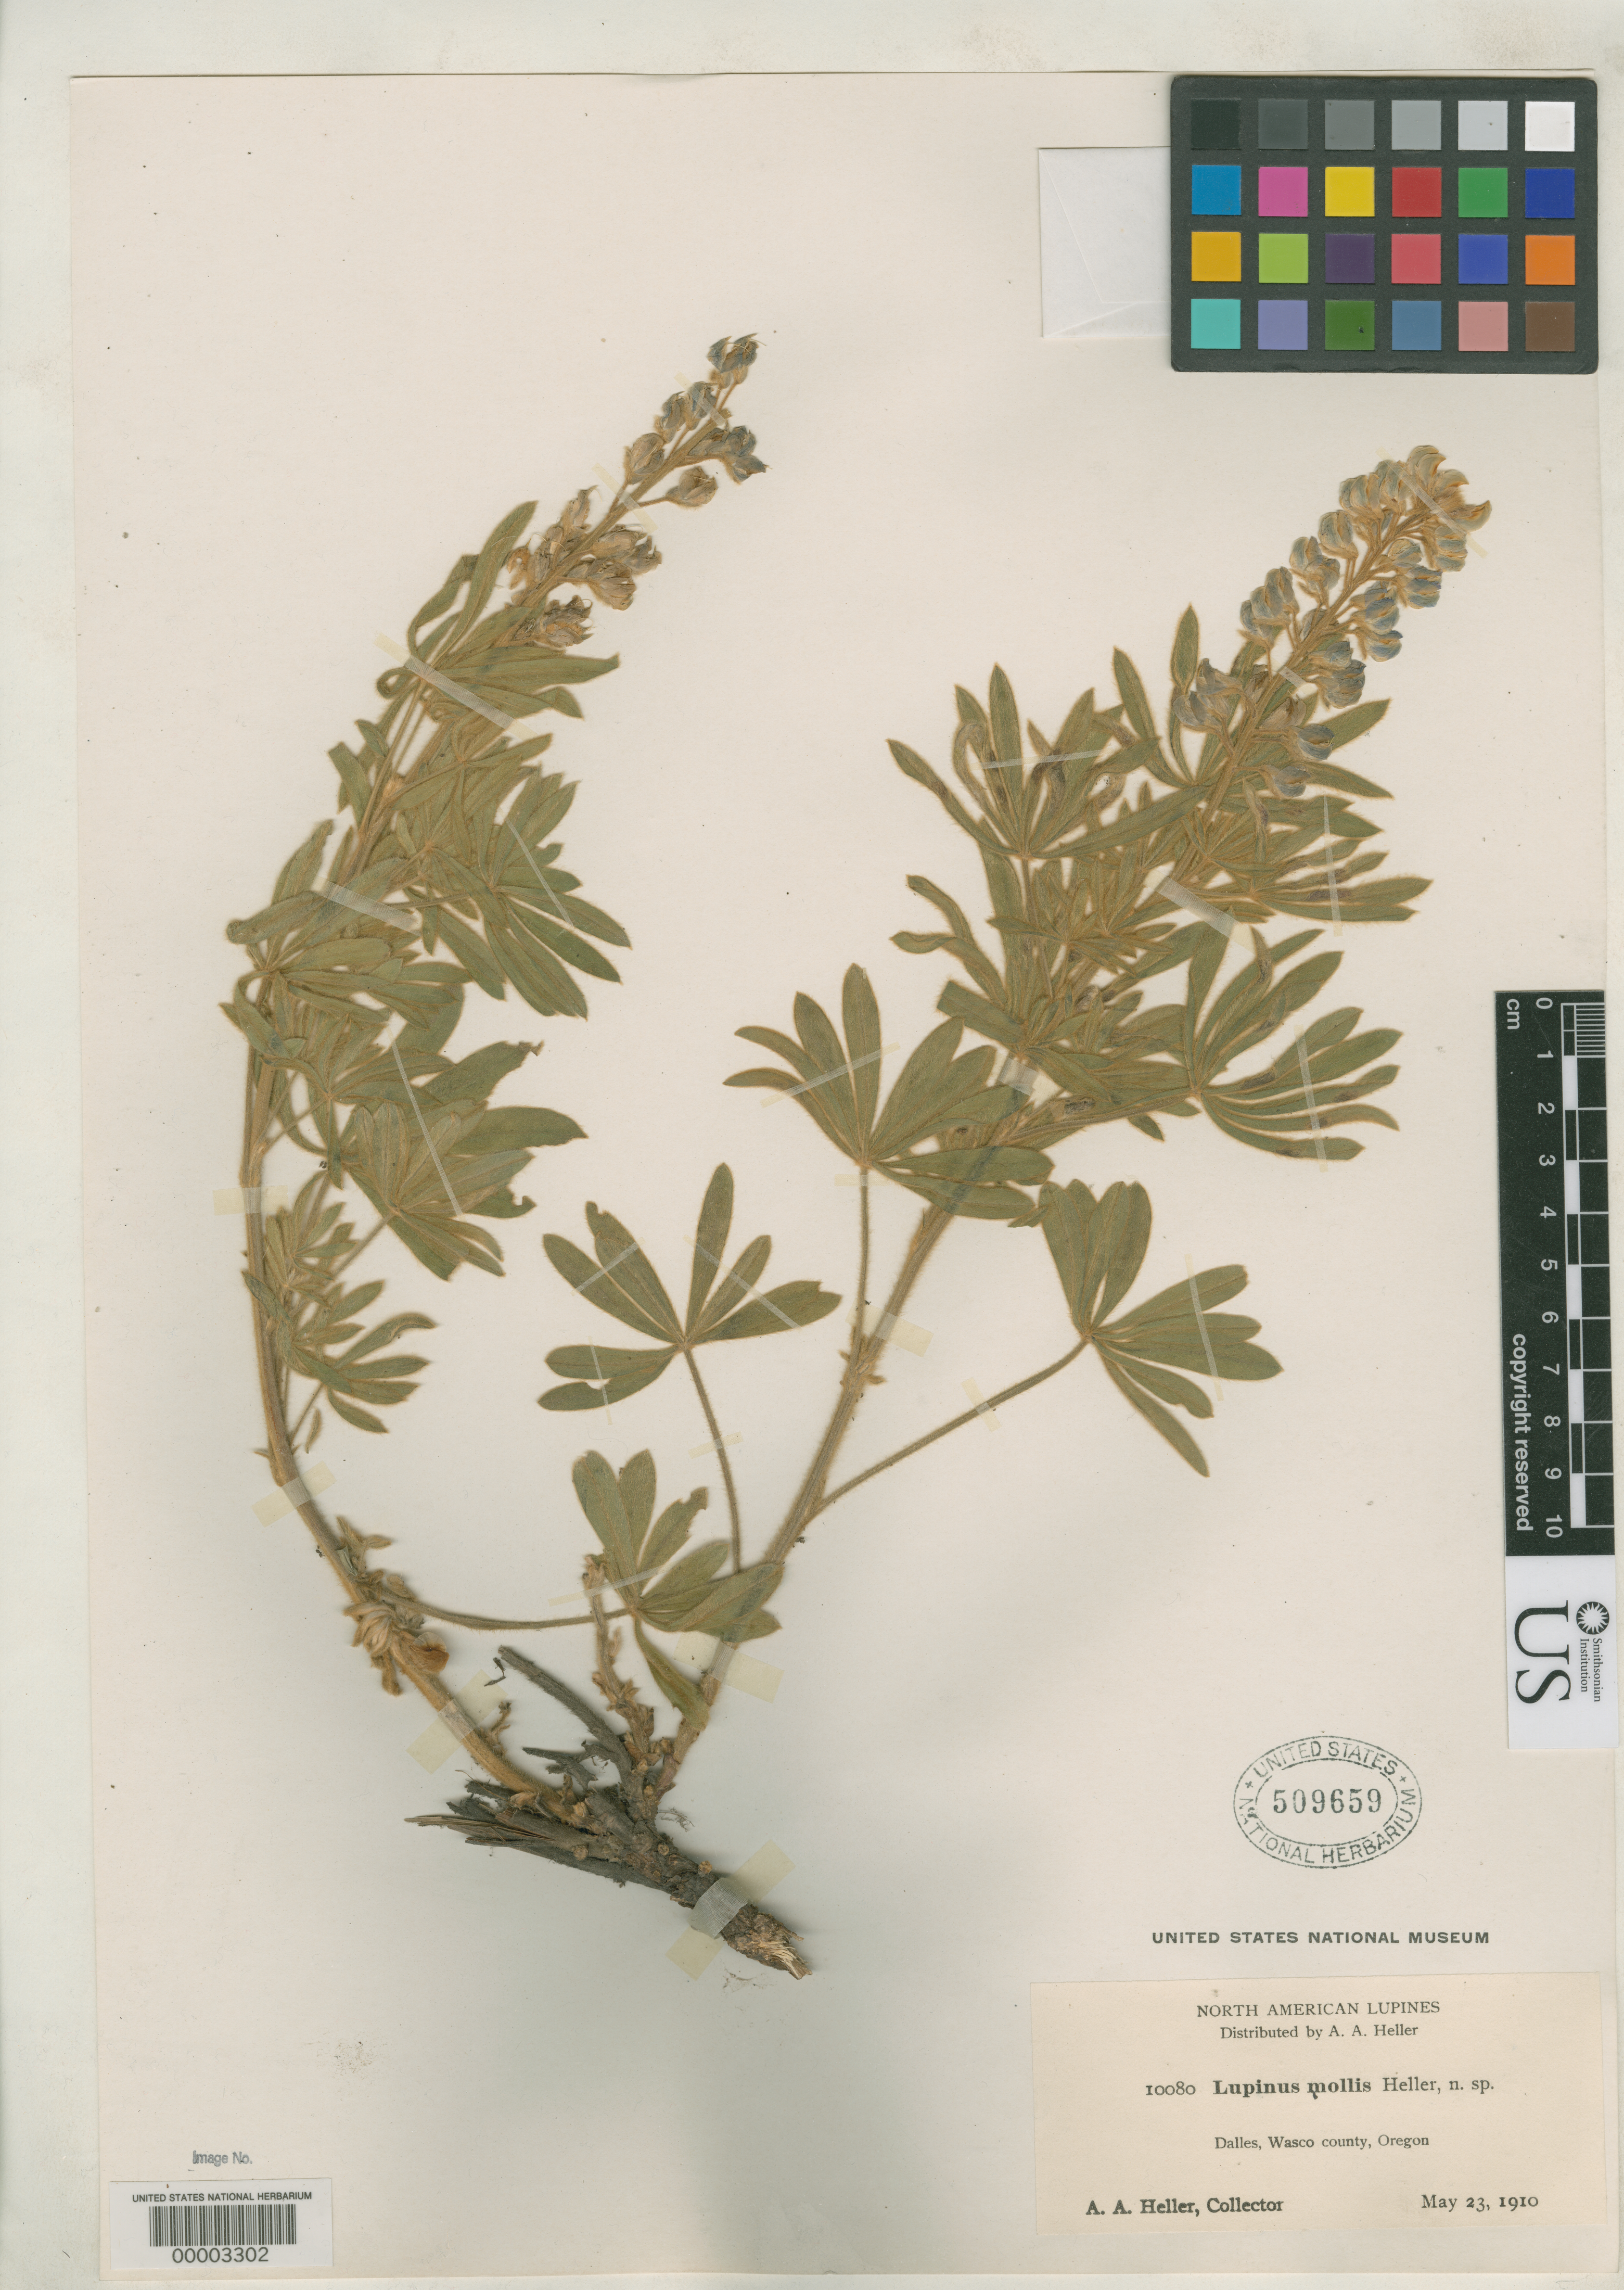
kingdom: Plantae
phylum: Tracheophyta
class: Magnoliopsida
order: Fabales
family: Fabaceae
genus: Lupinus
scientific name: Lupinus mollis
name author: A. Heller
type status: Isotype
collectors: A. A. Heller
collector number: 10080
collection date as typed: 23 May 1910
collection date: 1910-05-23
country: United States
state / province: Oregon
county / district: Wasco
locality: Dalles.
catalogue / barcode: US 509659